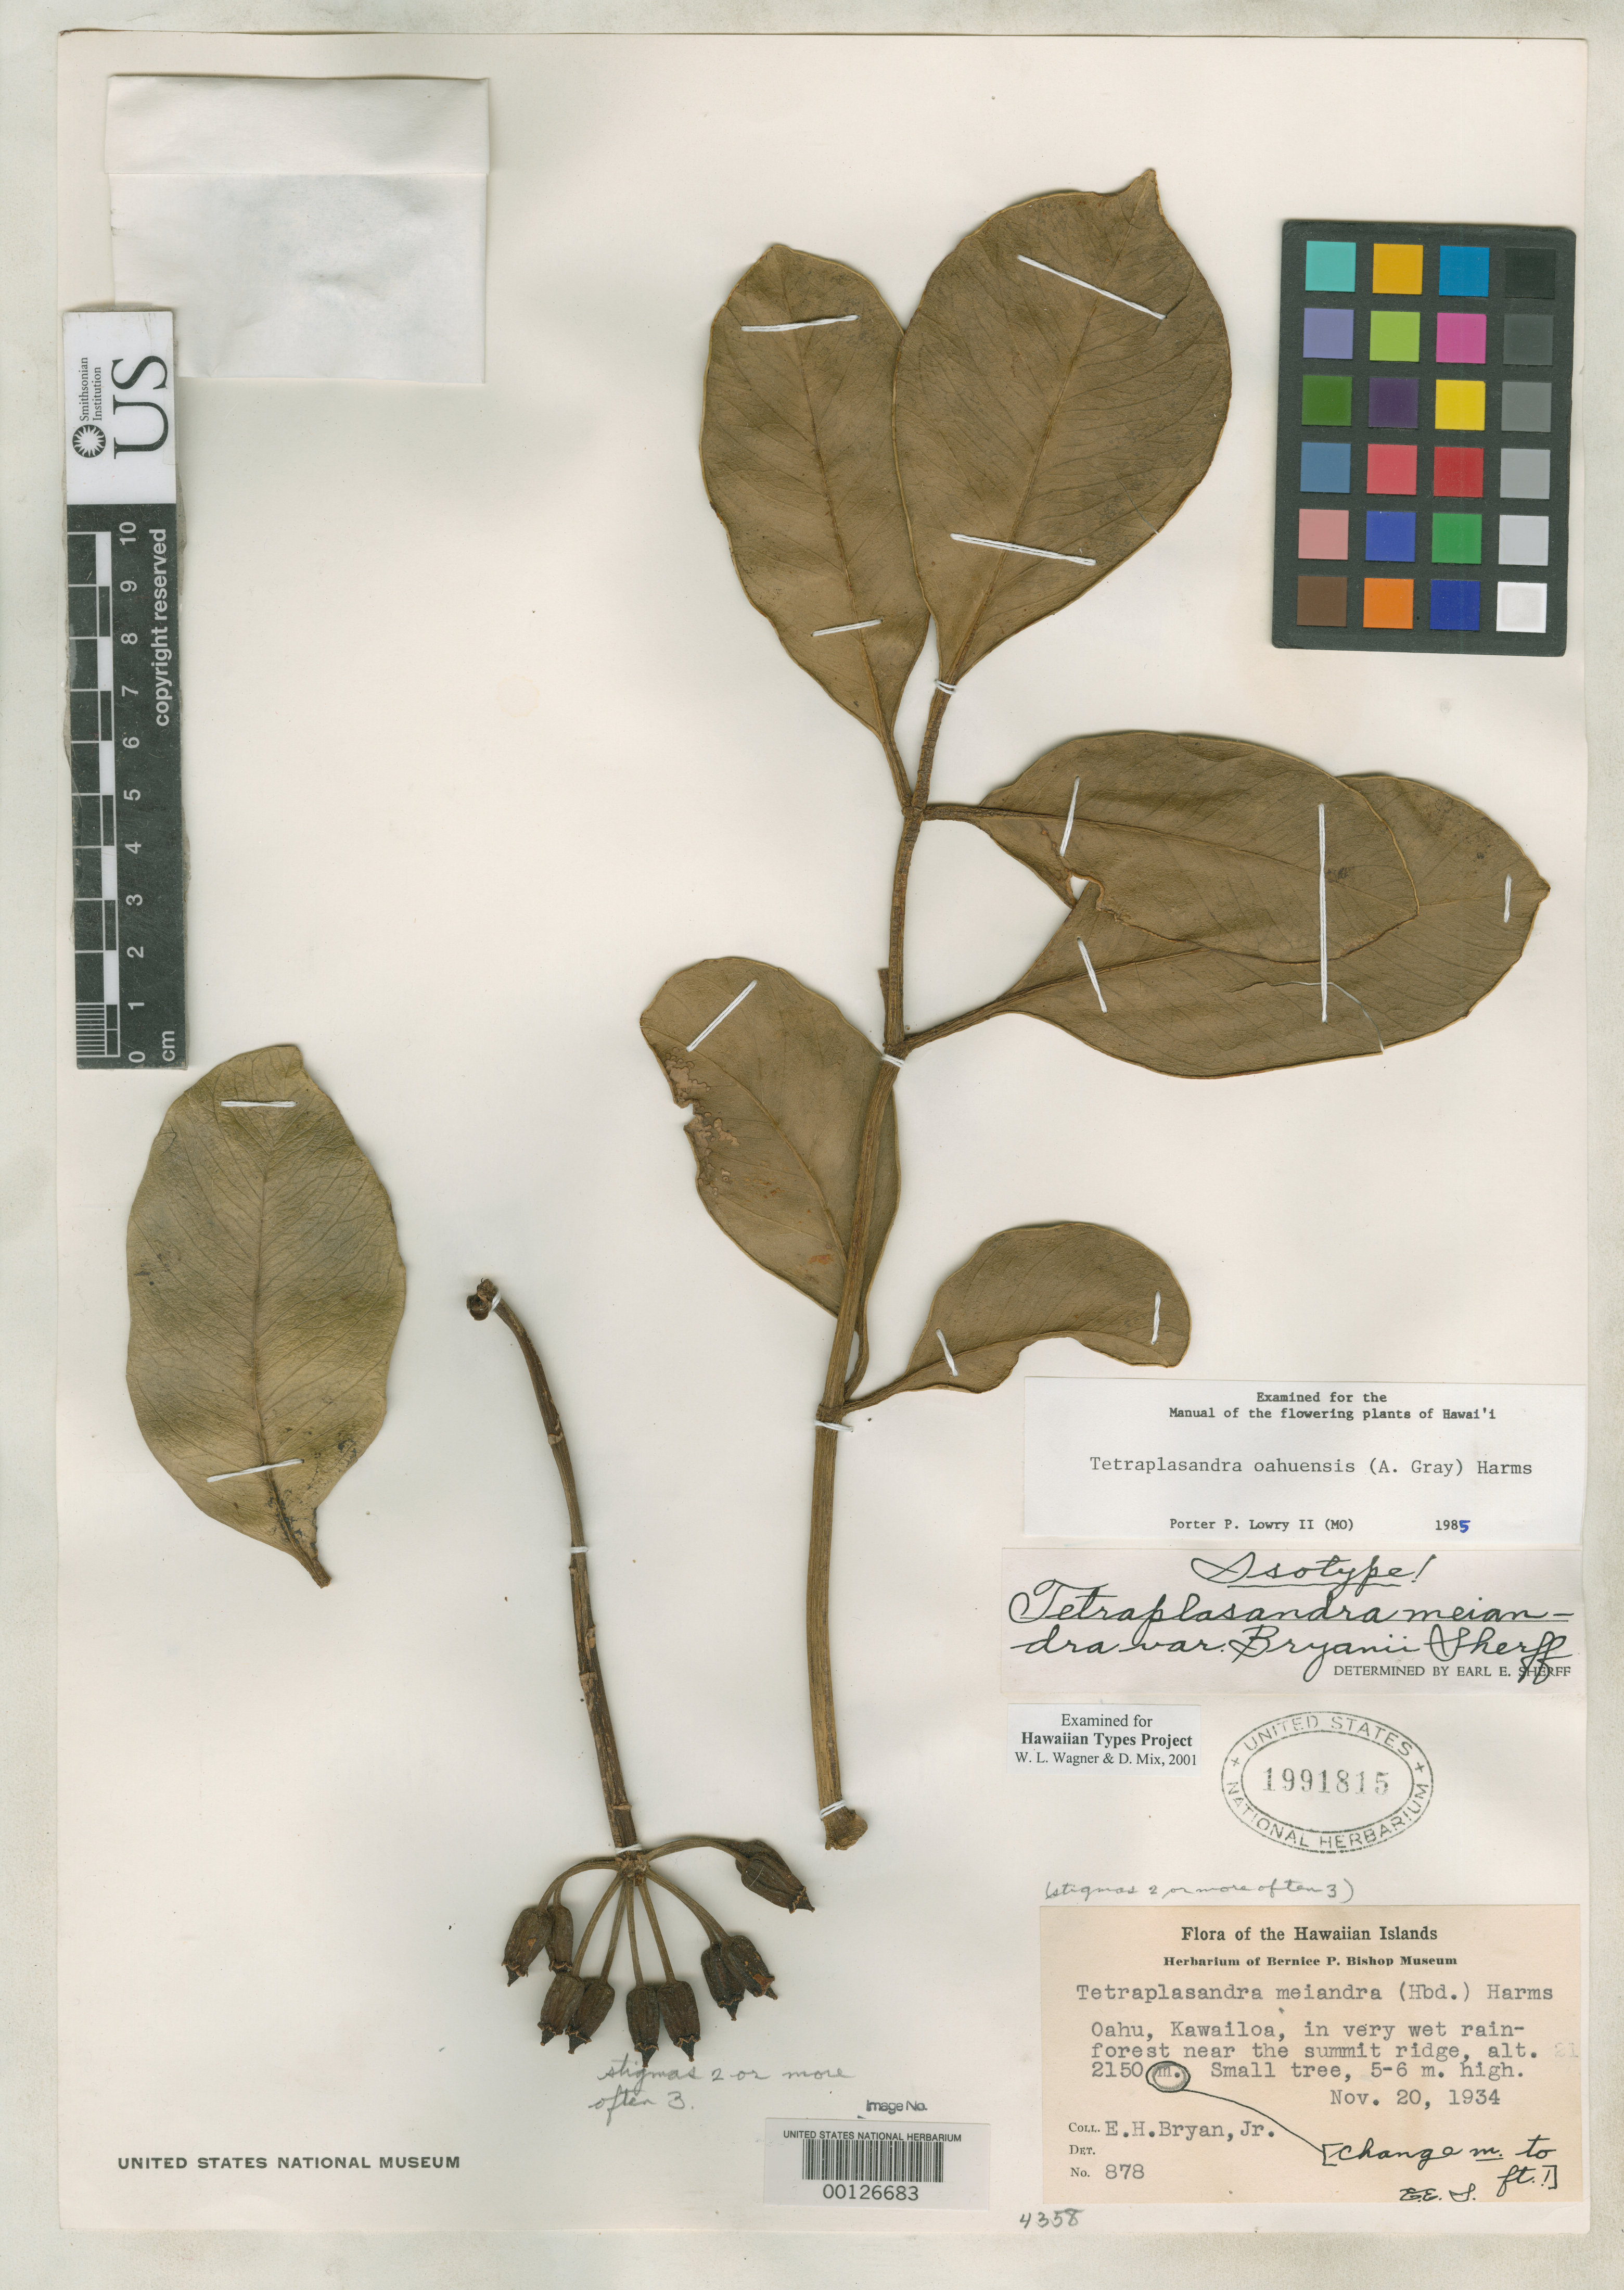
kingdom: Plantae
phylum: Tracheophyta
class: Magnoliopsida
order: Apiales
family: Araliaceae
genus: Tetraplasandra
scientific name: Tetraplasandra meiandra var. bryani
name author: Sherff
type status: Isotype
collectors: E. Bryan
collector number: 878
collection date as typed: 20 Nov 1934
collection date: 1934-11-20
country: United States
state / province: Hawaii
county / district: Honolulu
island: Oahu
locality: Kawailoa.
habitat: In very wet rainforest near the summit ridge.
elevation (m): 655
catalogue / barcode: US 1991815